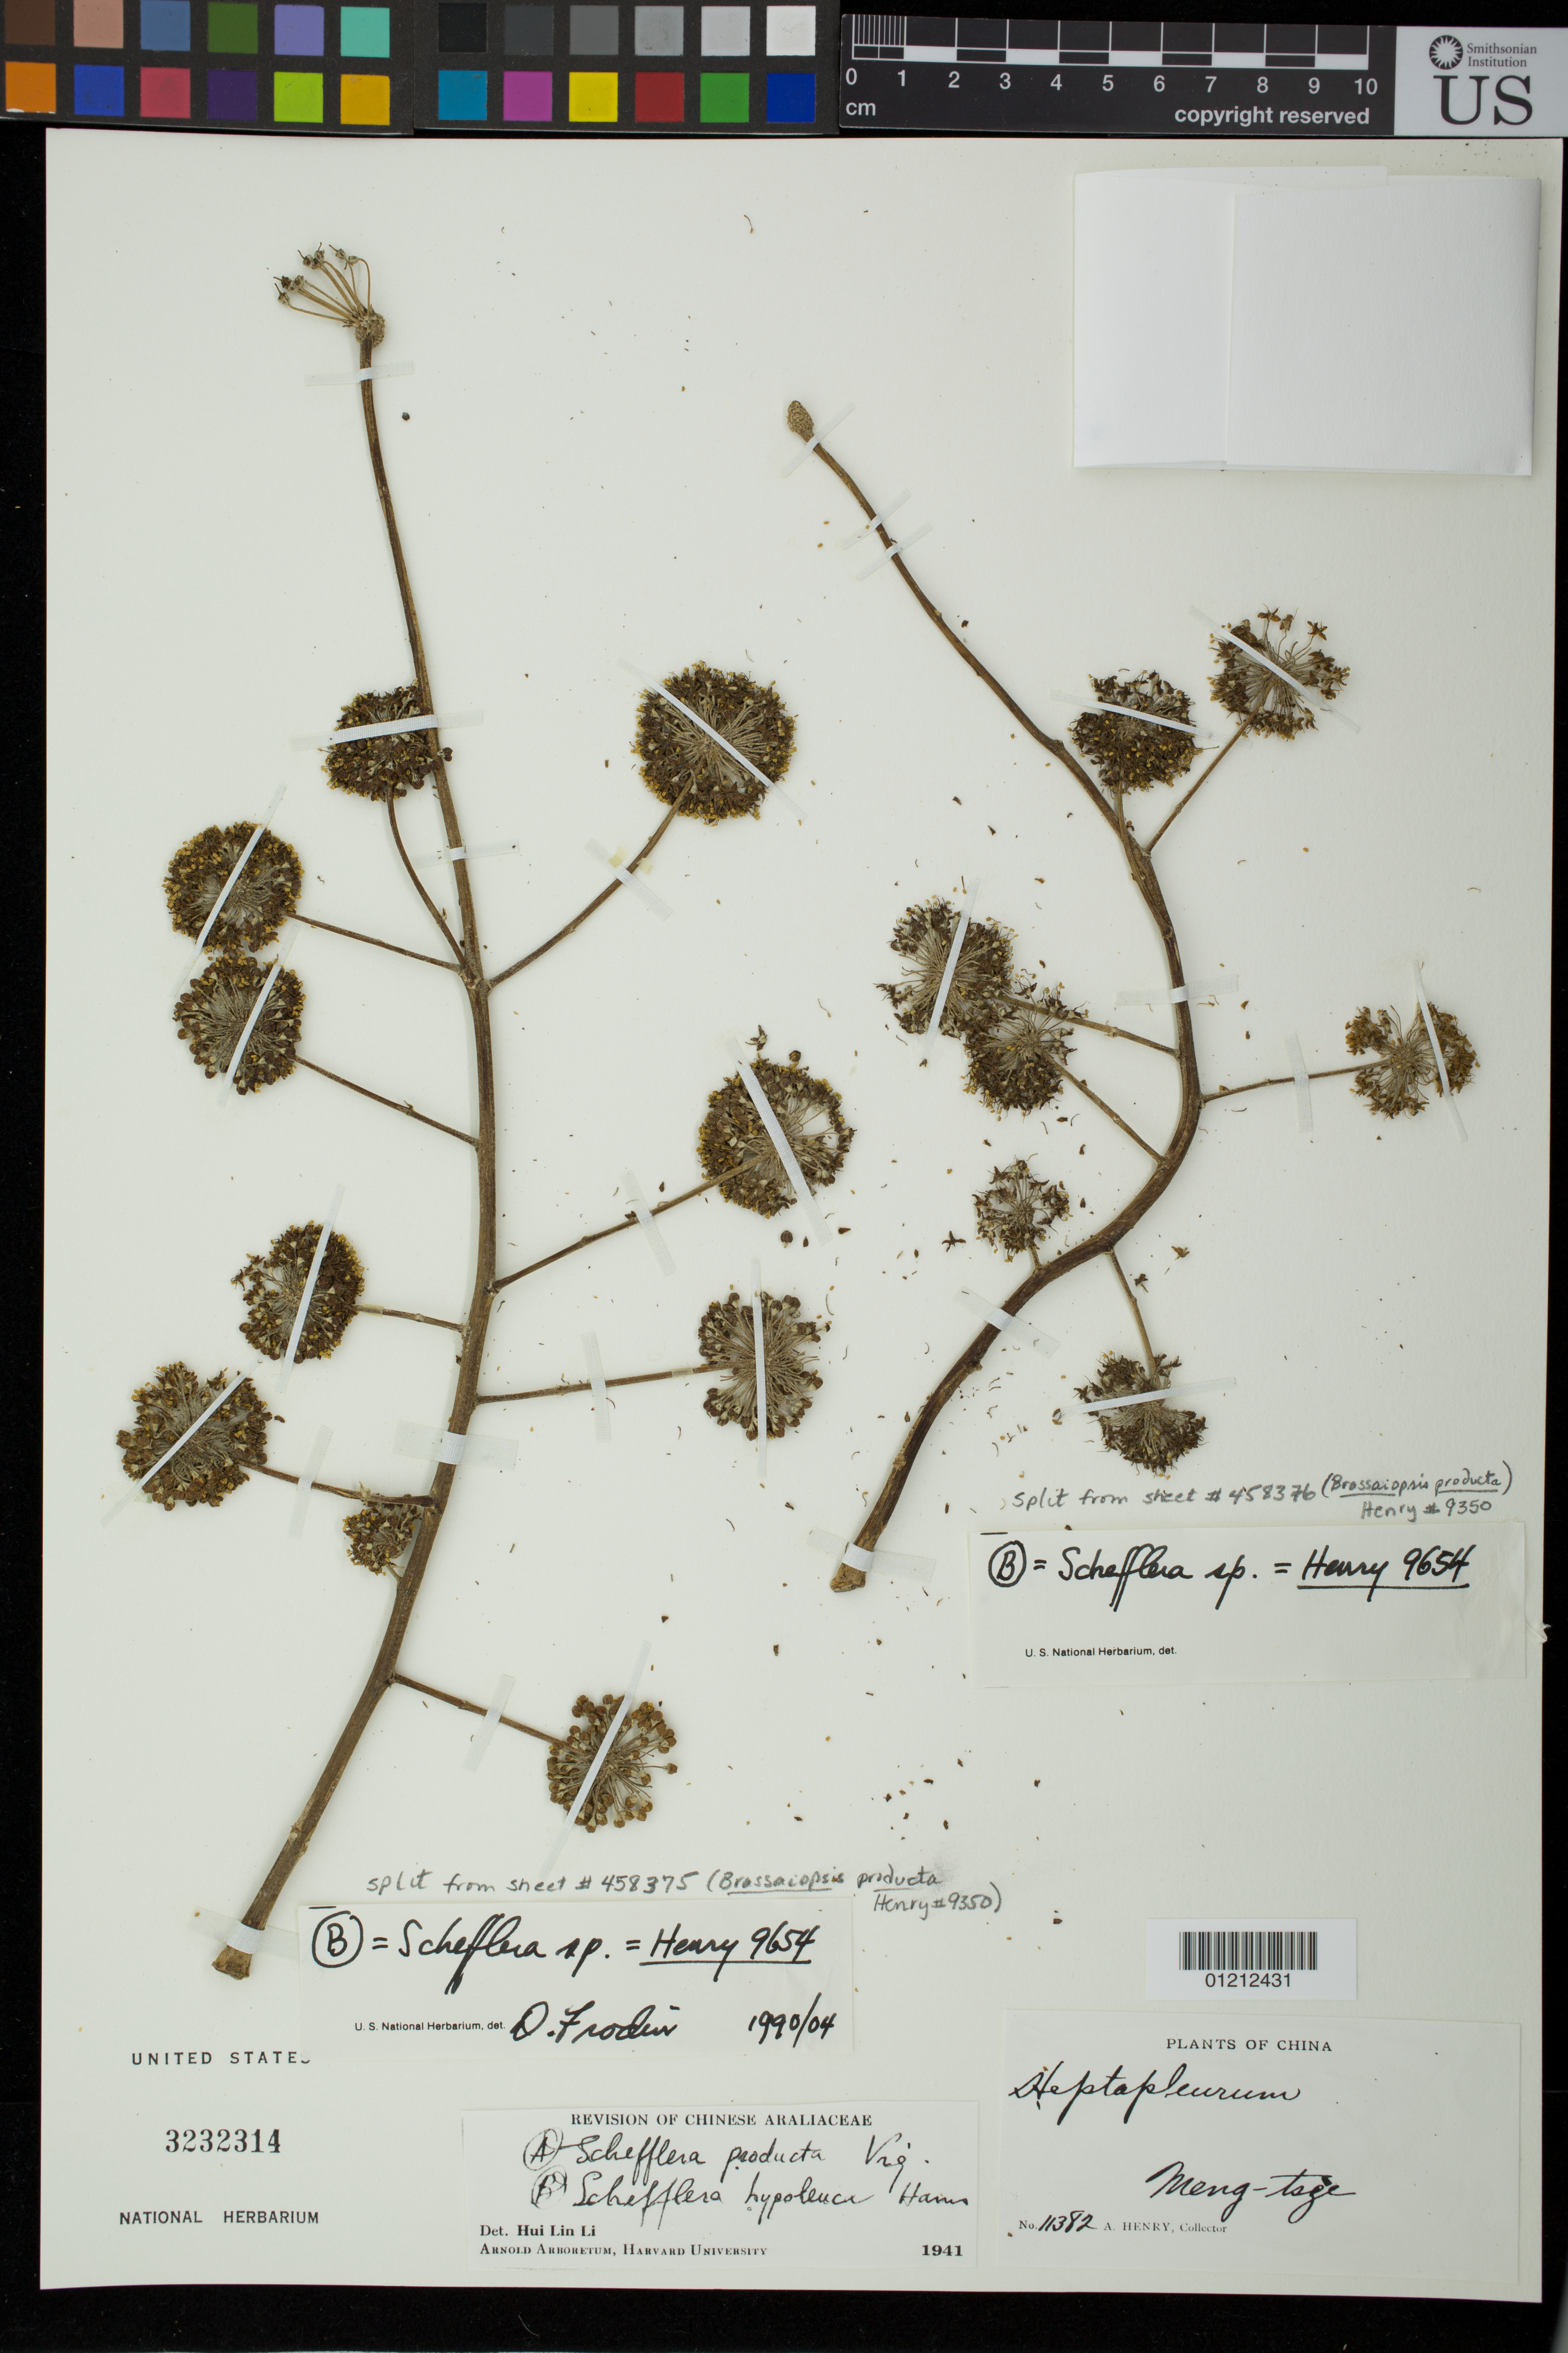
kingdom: Plantae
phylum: Tracheophyta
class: Magnoliopsida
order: Apiales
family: Araliaceae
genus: Schefflera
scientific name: Schefflera sp.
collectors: A. Henry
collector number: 11382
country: China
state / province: Yunnan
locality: Meng-tsze.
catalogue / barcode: US 3232314